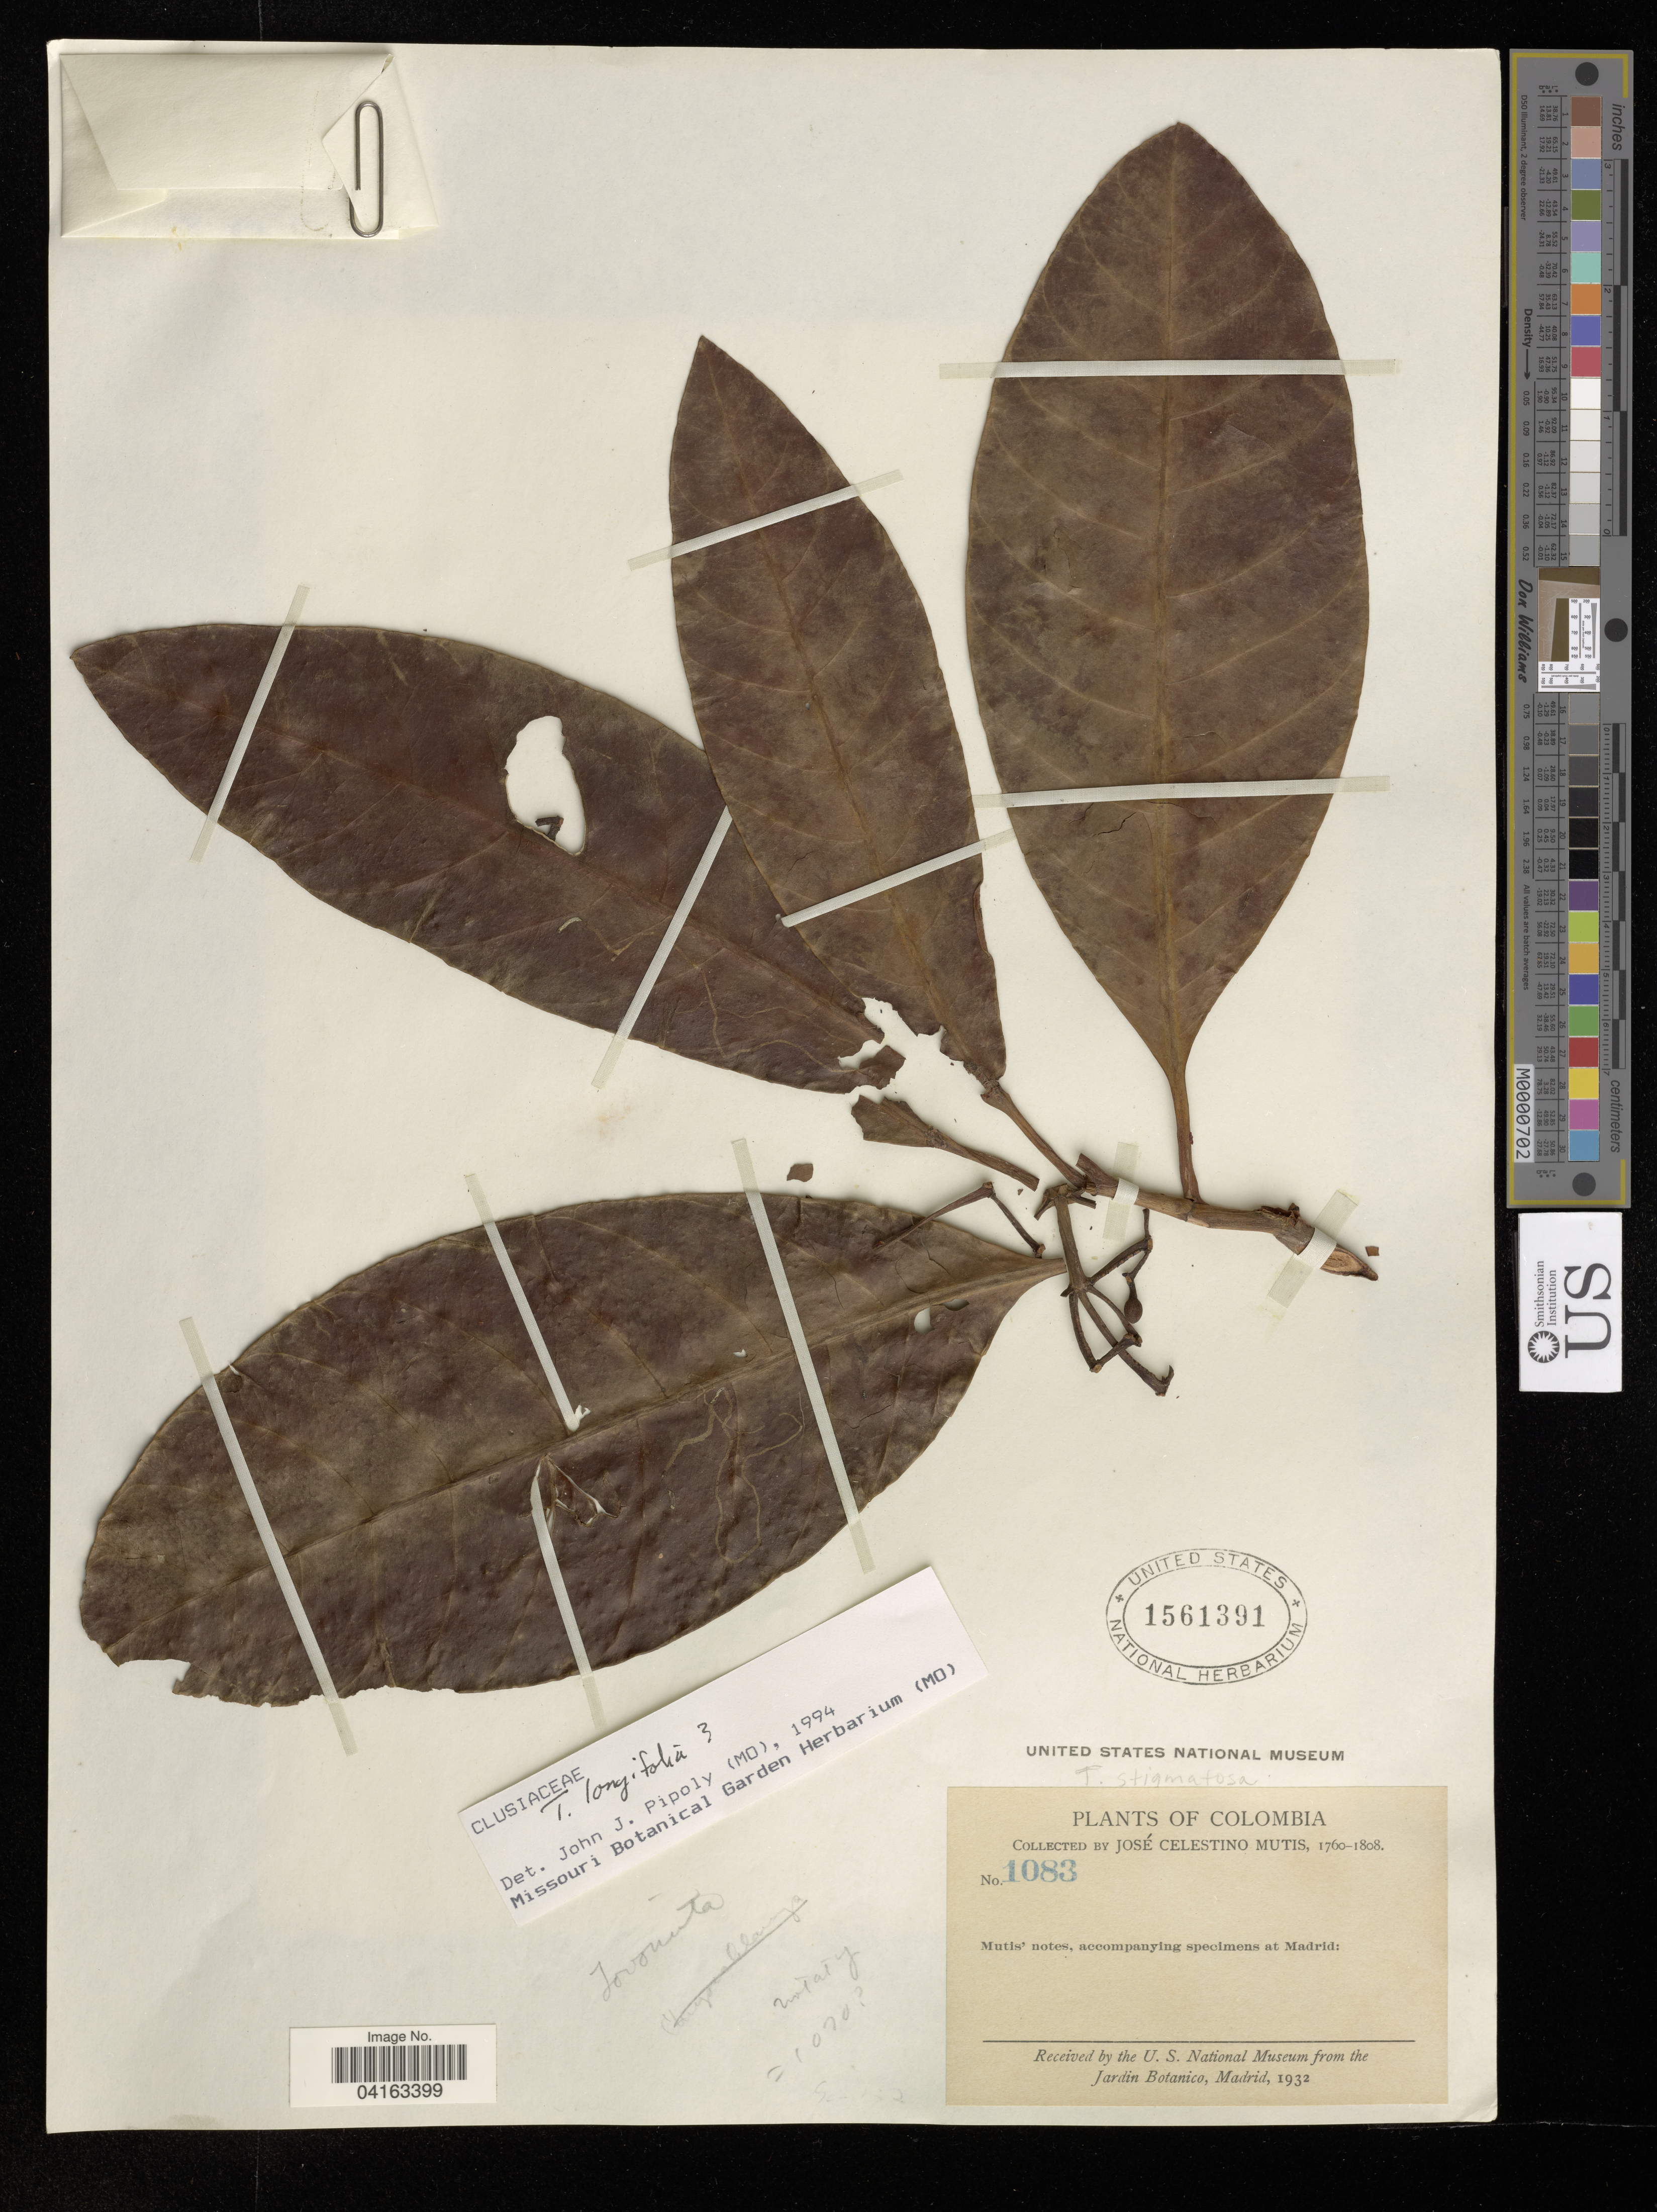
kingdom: Plantae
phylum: Tracheophyta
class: Magnoliopsida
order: Malpighiales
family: Clusiaceae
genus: Tovomita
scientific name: Tovomita longifolia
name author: (Rich.) Hochr.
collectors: J. C. B. Mutis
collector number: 1083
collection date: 1760/1808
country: Colombia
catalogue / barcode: US 1561391